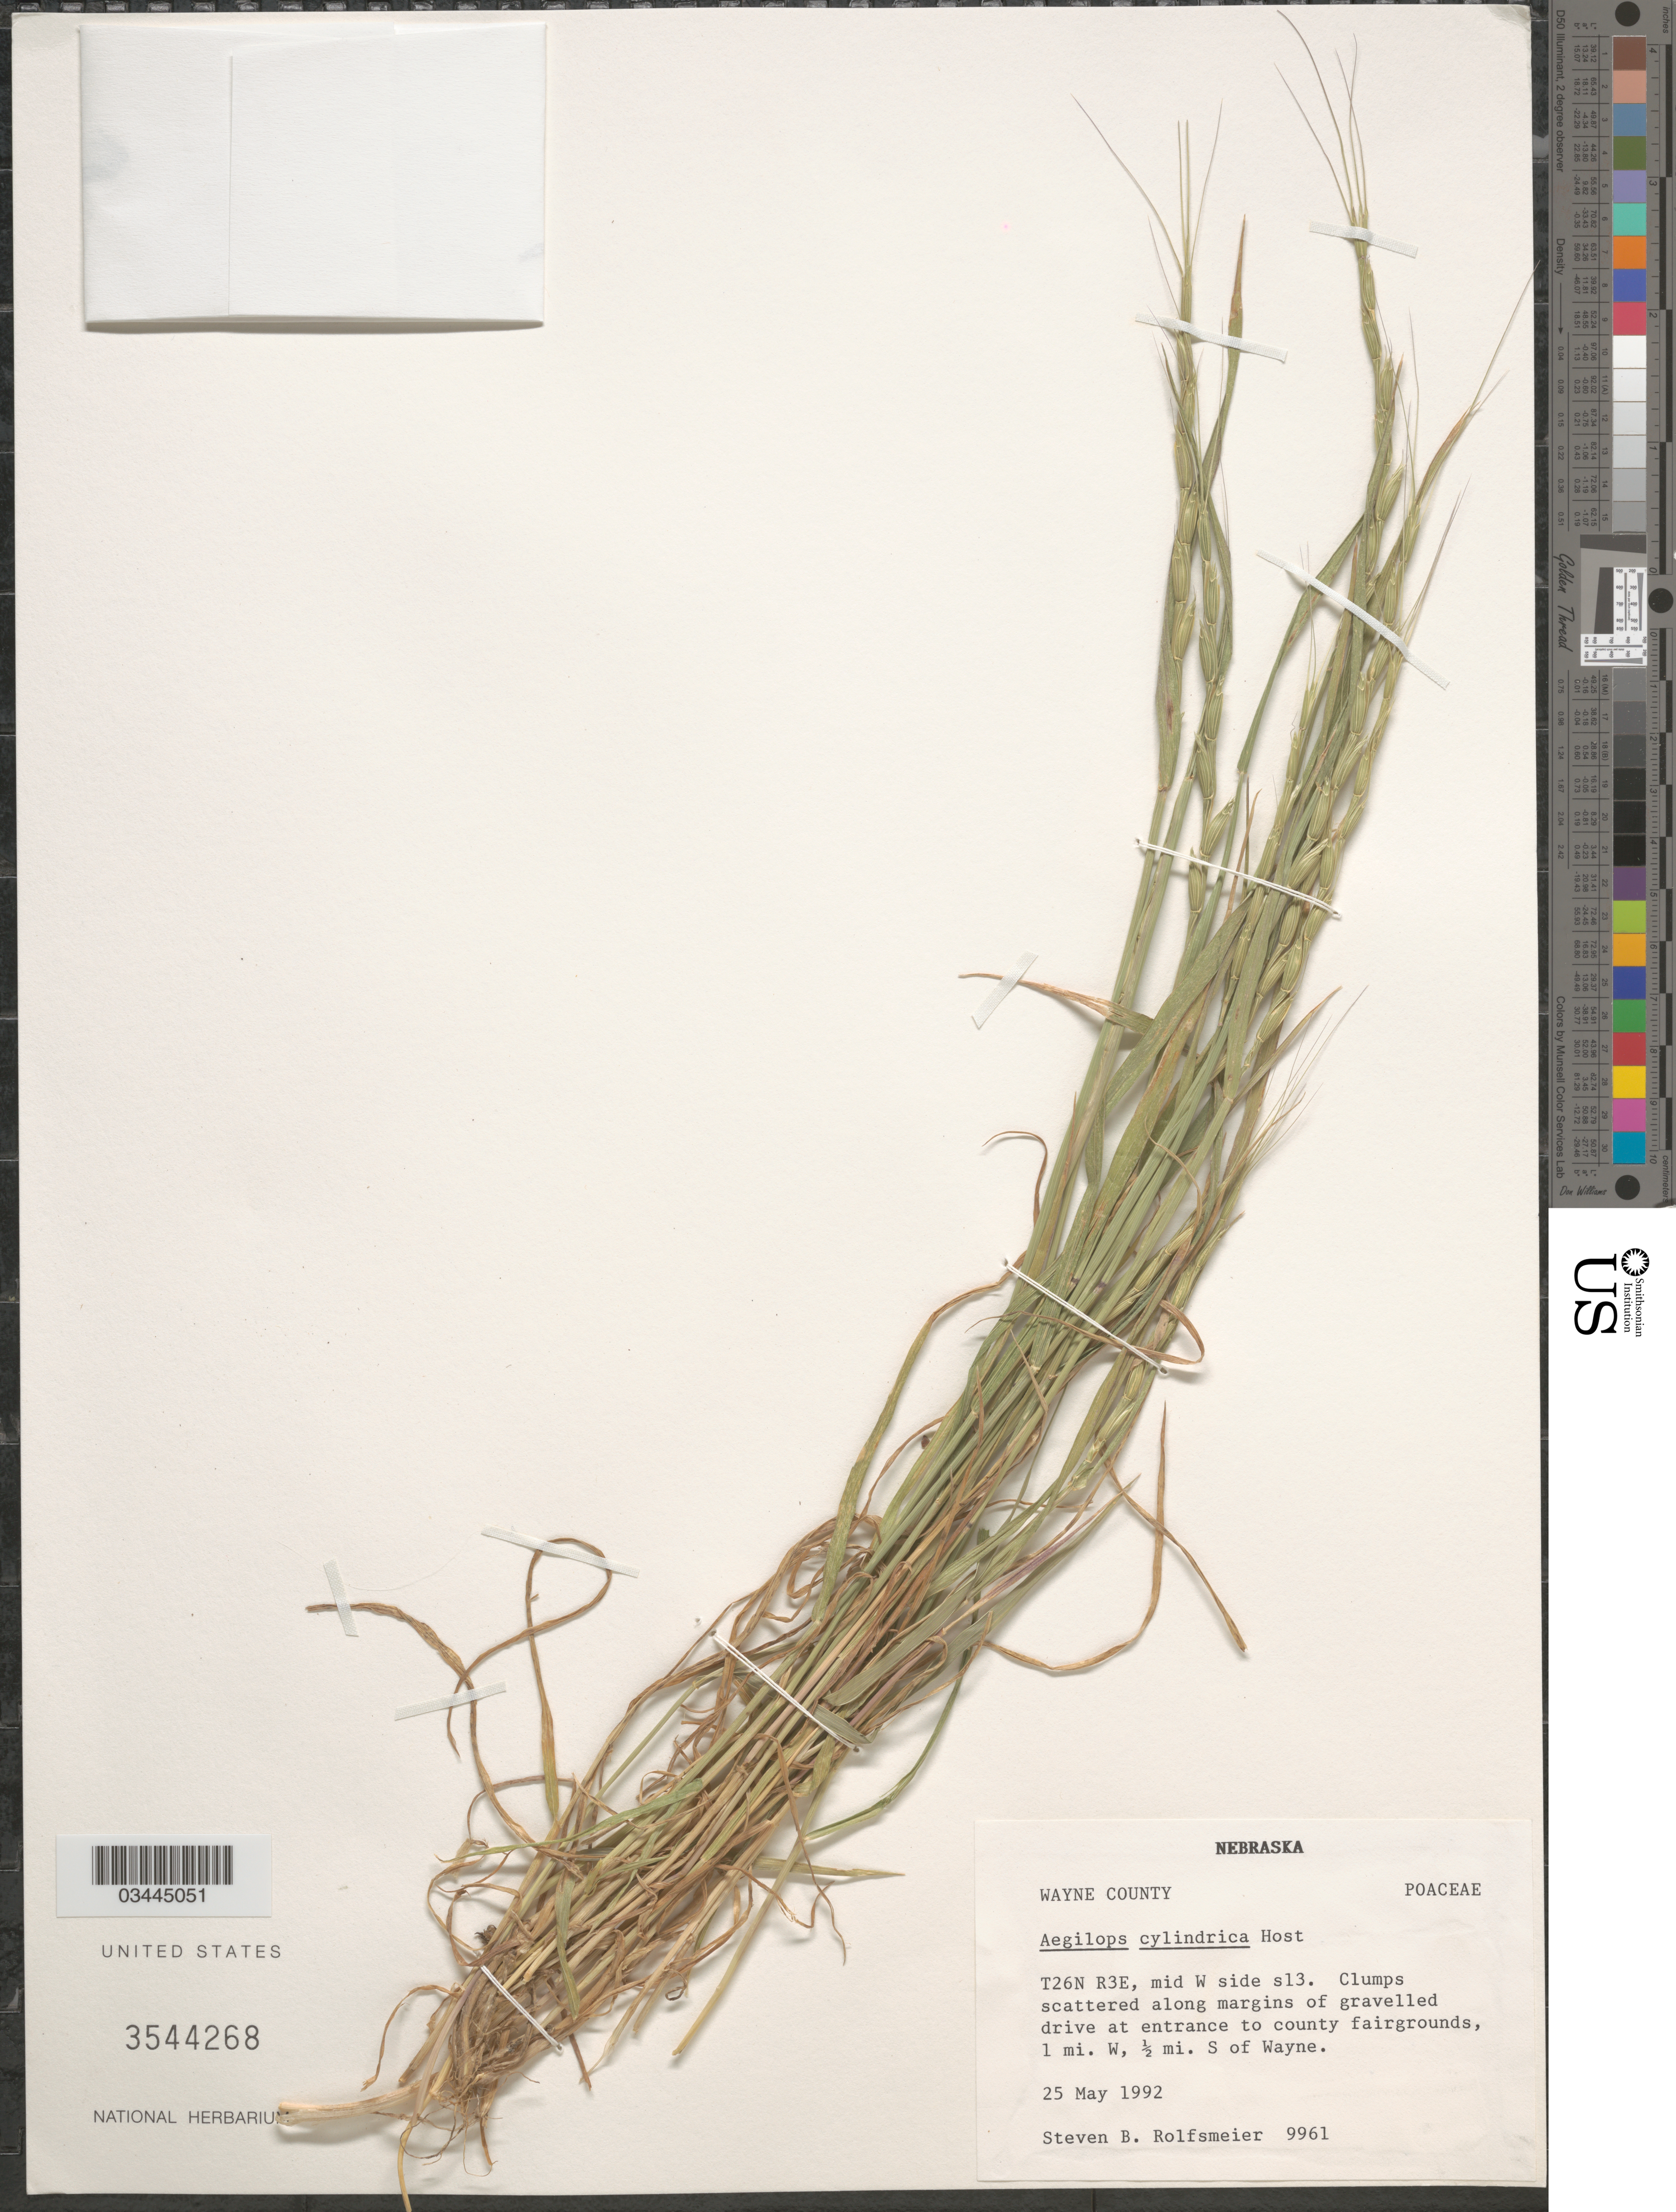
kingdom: Plantae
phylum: Tracheophyta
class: Liliopsida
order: Poales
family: Poaceae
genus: Aegilops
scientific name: Aegilops cylindrica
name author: Host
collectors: S. Rolfsmeier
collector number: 9961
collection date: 1992-05-25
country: United States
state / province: Nebraska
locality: T26N R3E, mid W side s13. Along margins of gravelled drive at entrance to county fairgrounds, 1 mi. W, ½ mi. S of Wayne.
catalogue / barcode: US 3544268